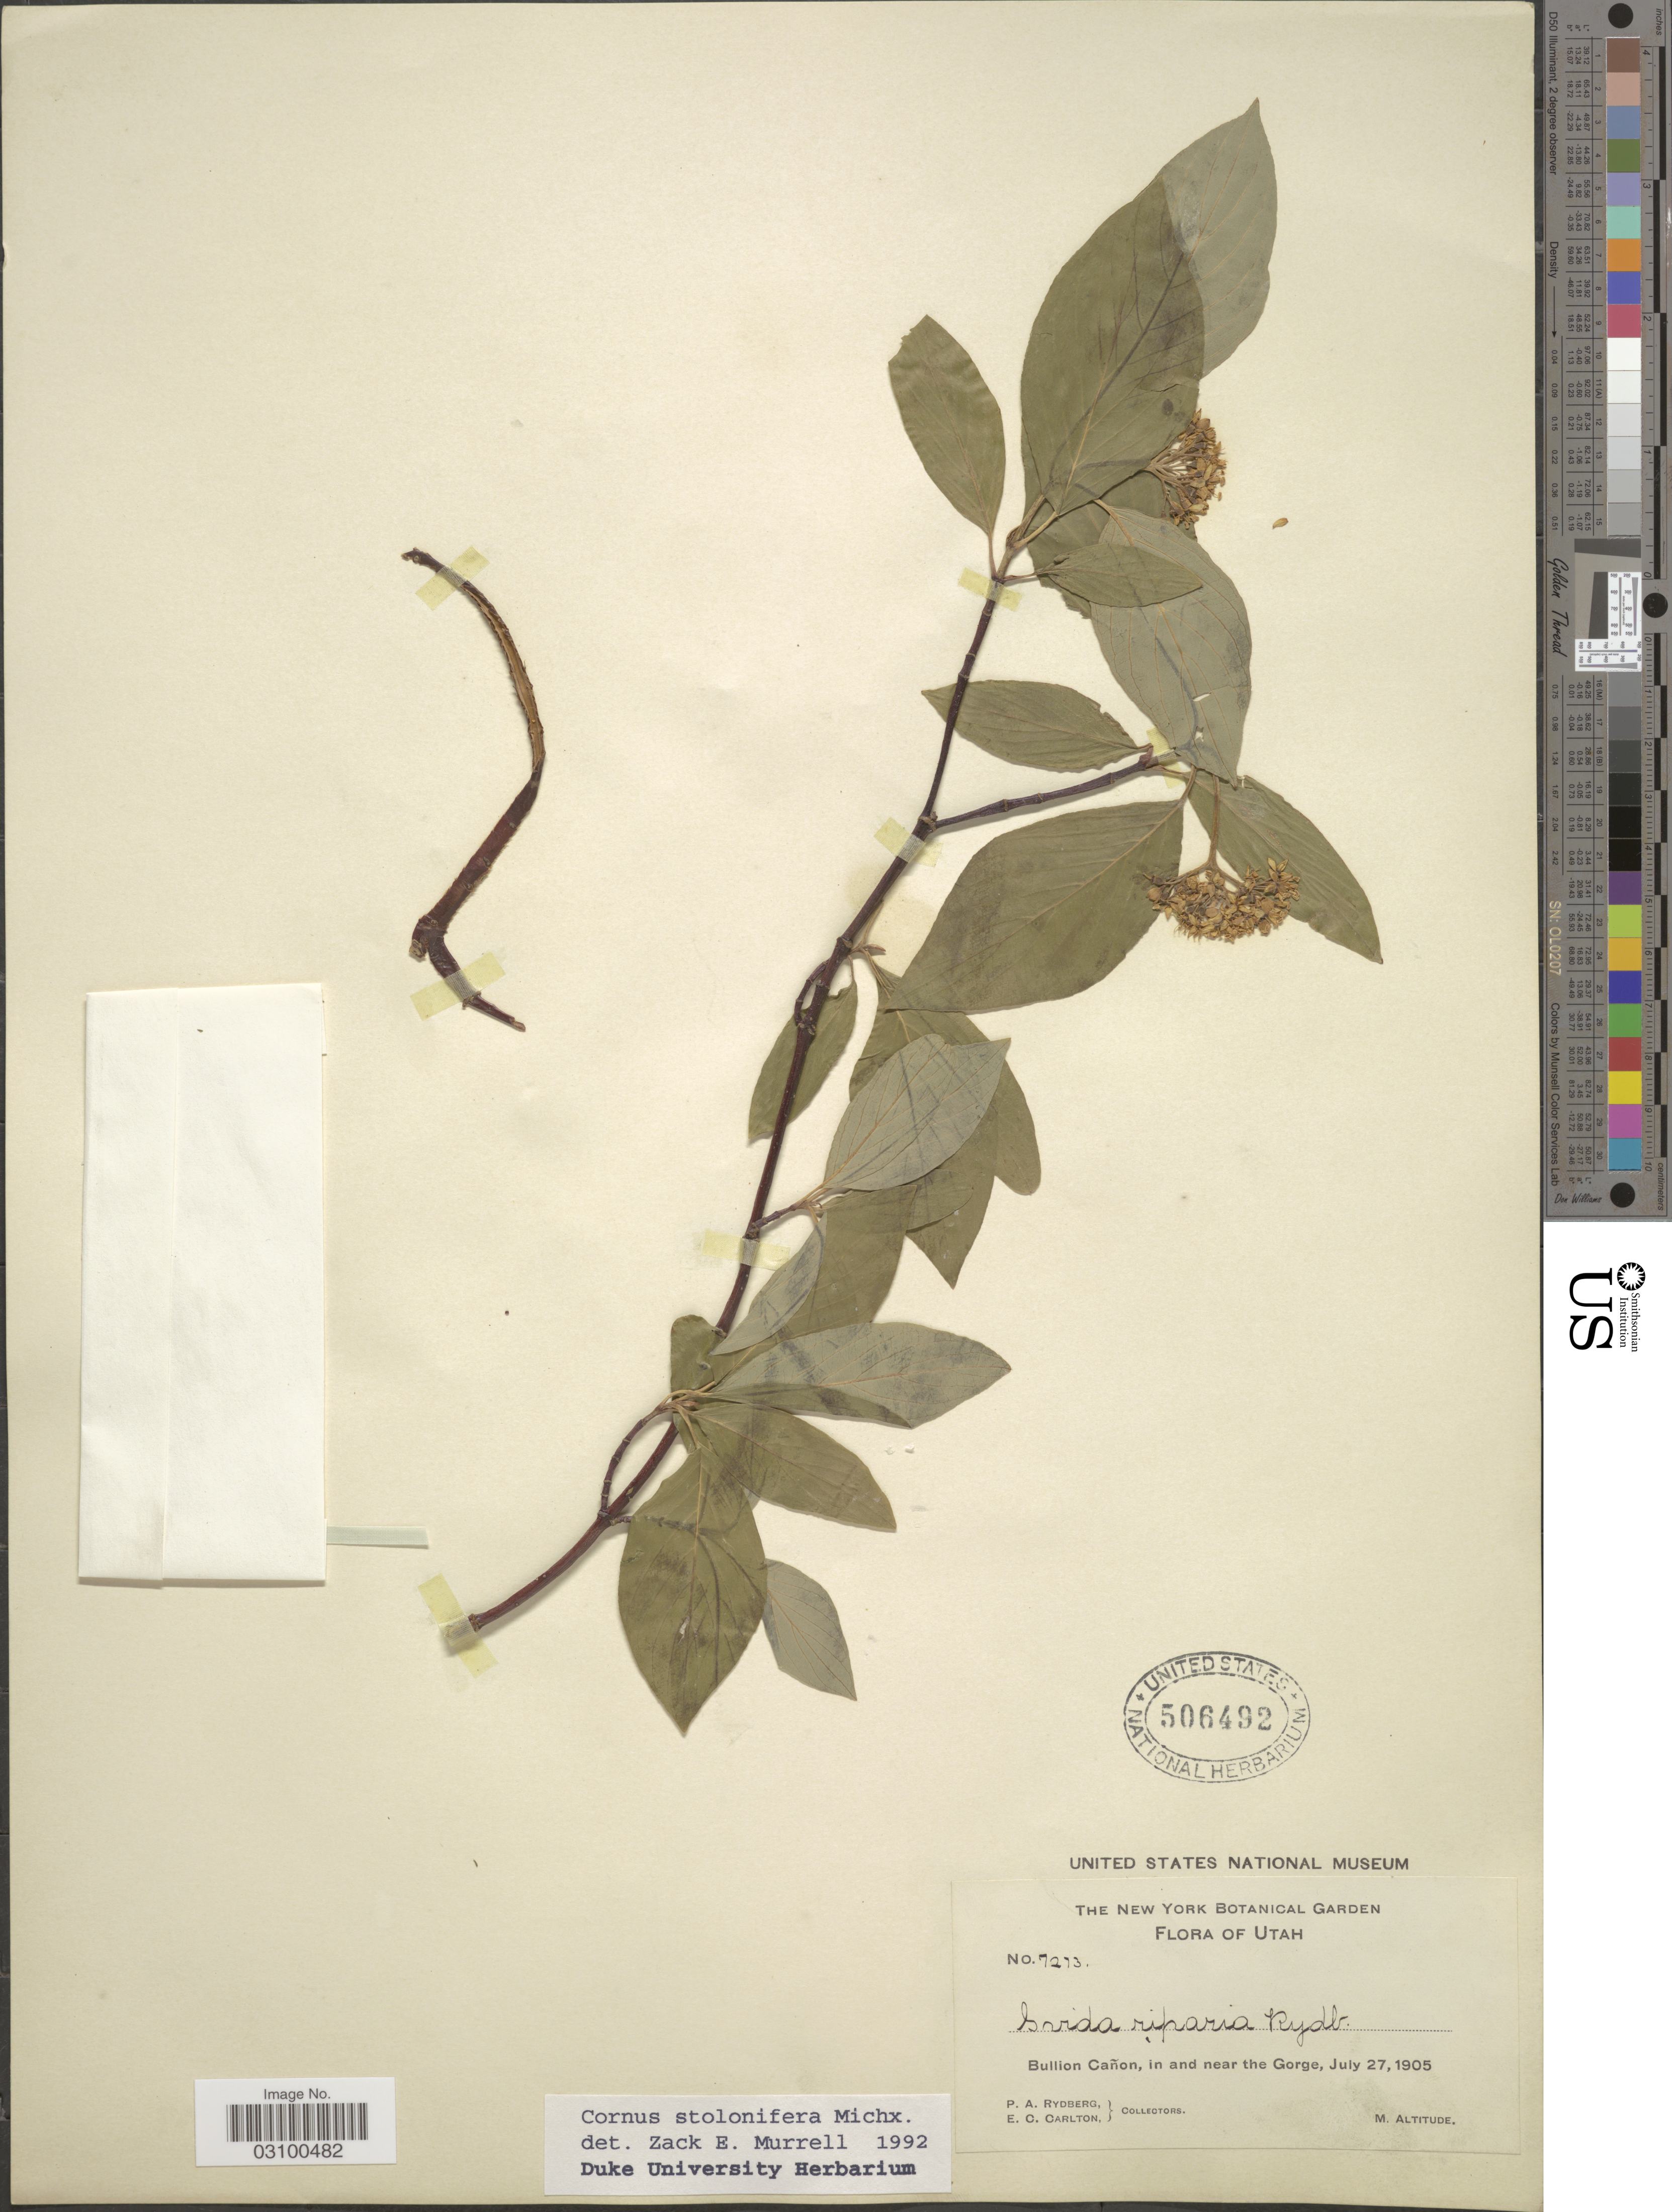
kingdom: Plantae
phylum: Tracheophyta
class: Magnoliopsida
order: Cornales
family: Cornaceae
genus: Cornus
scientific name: Cornus sericea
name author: L.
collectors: P. A. Rydberg & E. Carlton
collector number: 7273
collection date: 1905-07-27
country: United States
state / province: Utah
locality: Bullion Cañon, in and near the Gorge.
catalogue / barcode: US 506492